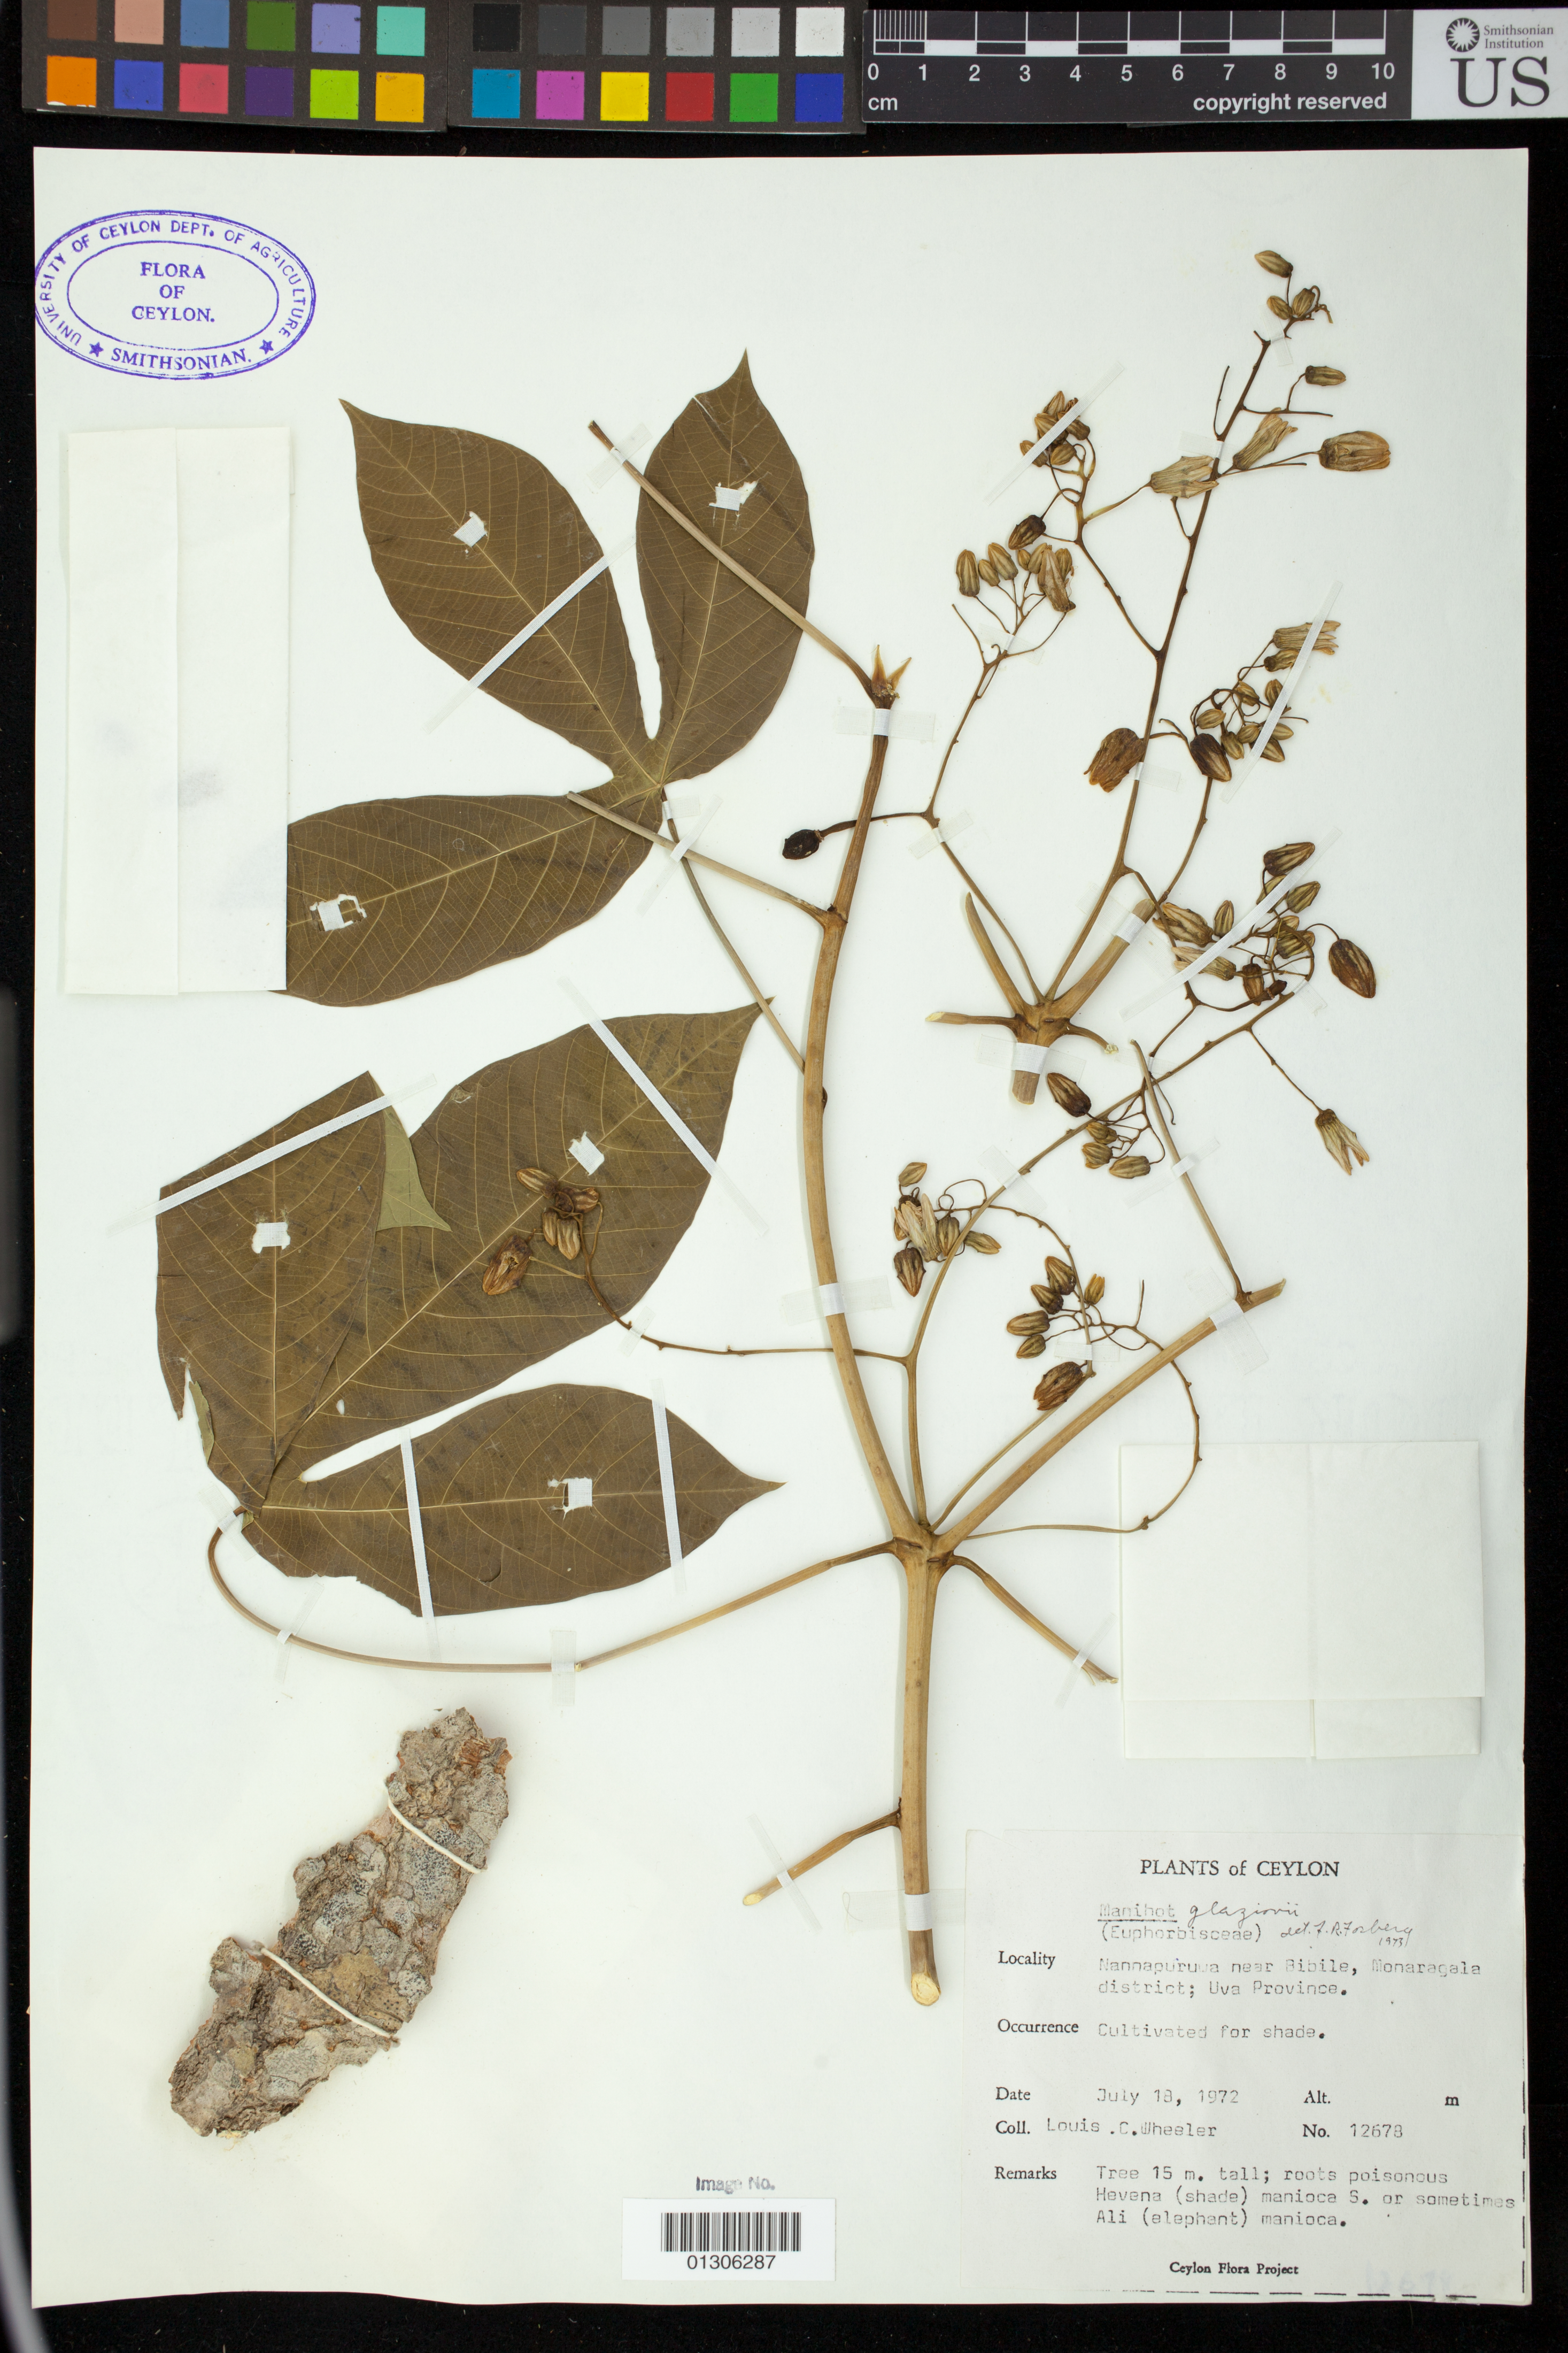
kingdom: Plantae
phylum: Tracheophyta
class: Magnoliopsida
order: Malpighiales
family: Euphorbiaceae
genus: Manihot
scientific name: Manihot glaziovii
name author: Müll. Arg.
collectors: L. C. Wheeler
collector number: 12678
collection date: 1972-07-18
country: Sri Lanka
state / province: Uva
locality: Nannapuruwa near Bibile, Monaragala district